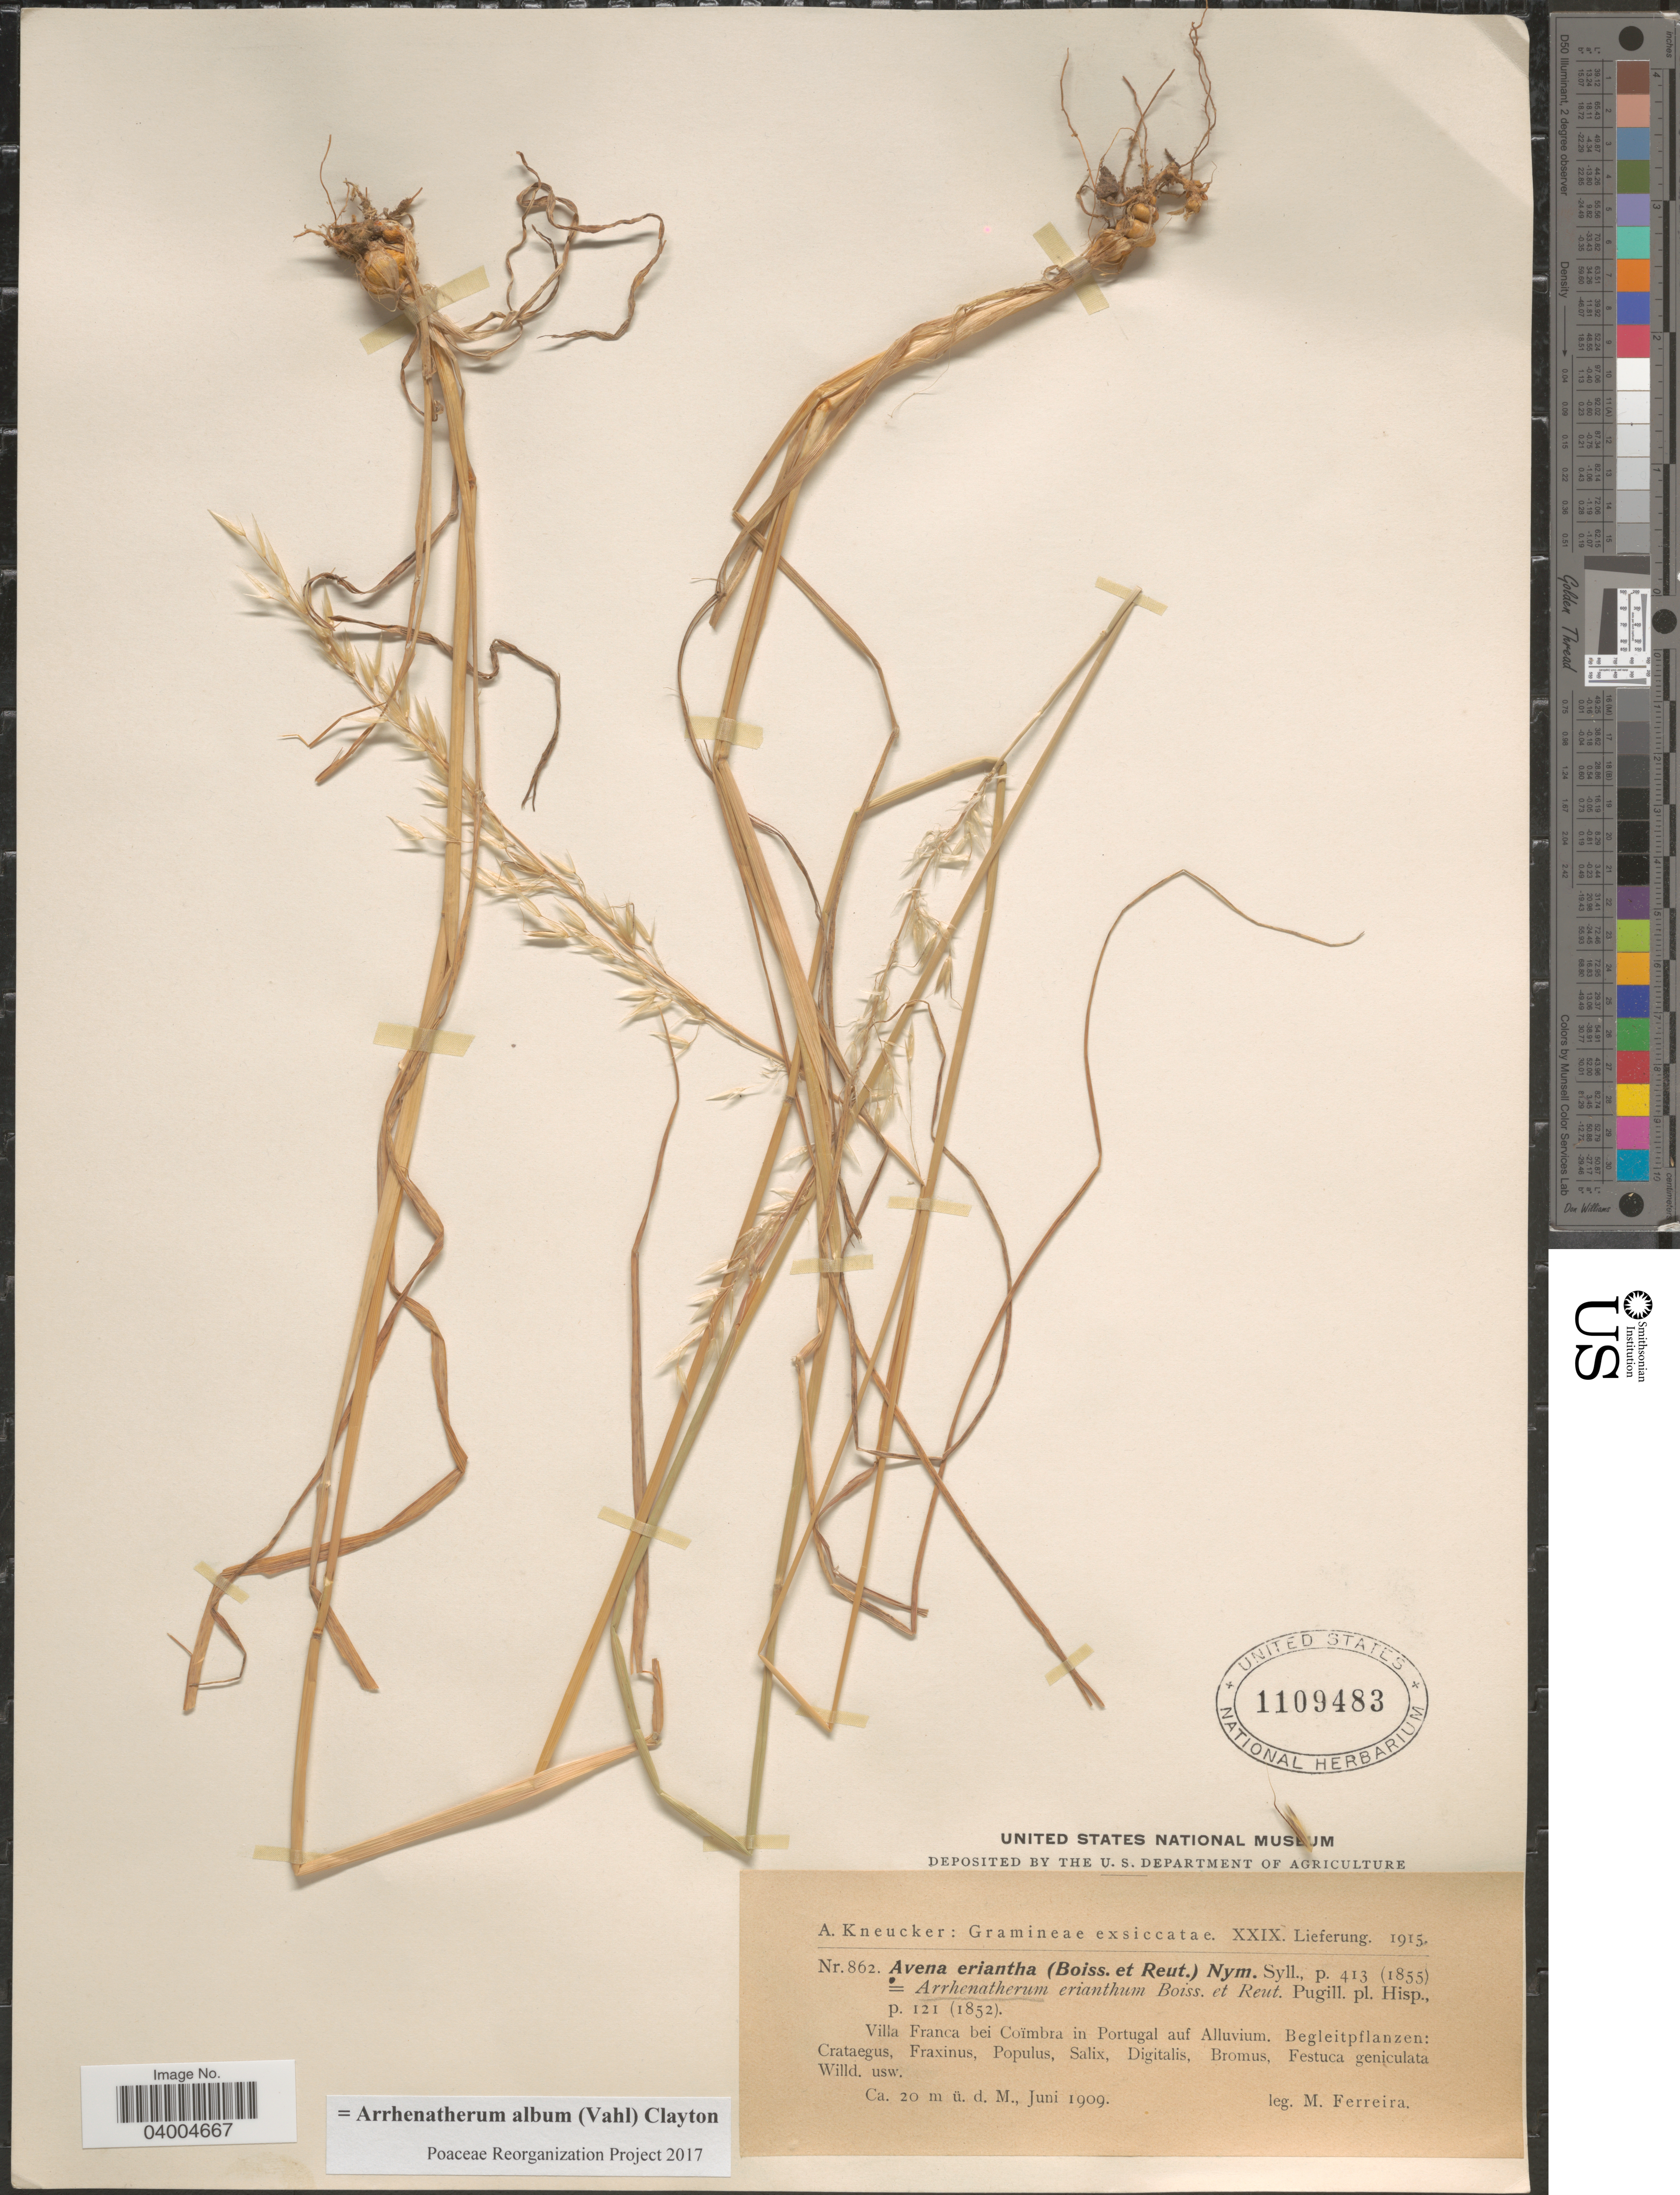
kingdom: Plantae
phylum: Tracheophyta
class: Liliopsida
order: Poales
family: Poaceae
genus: Arrhenatherum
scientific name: Arrhenatherum album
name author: (Vahl) Clayton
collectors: M. Ferreira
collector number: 862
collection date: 1909-06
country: Portugal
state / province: Coimbra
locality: Villa Franca bei Coïmbra in Portugal auf Alluvium.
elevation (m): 20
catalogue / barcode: US 1109483